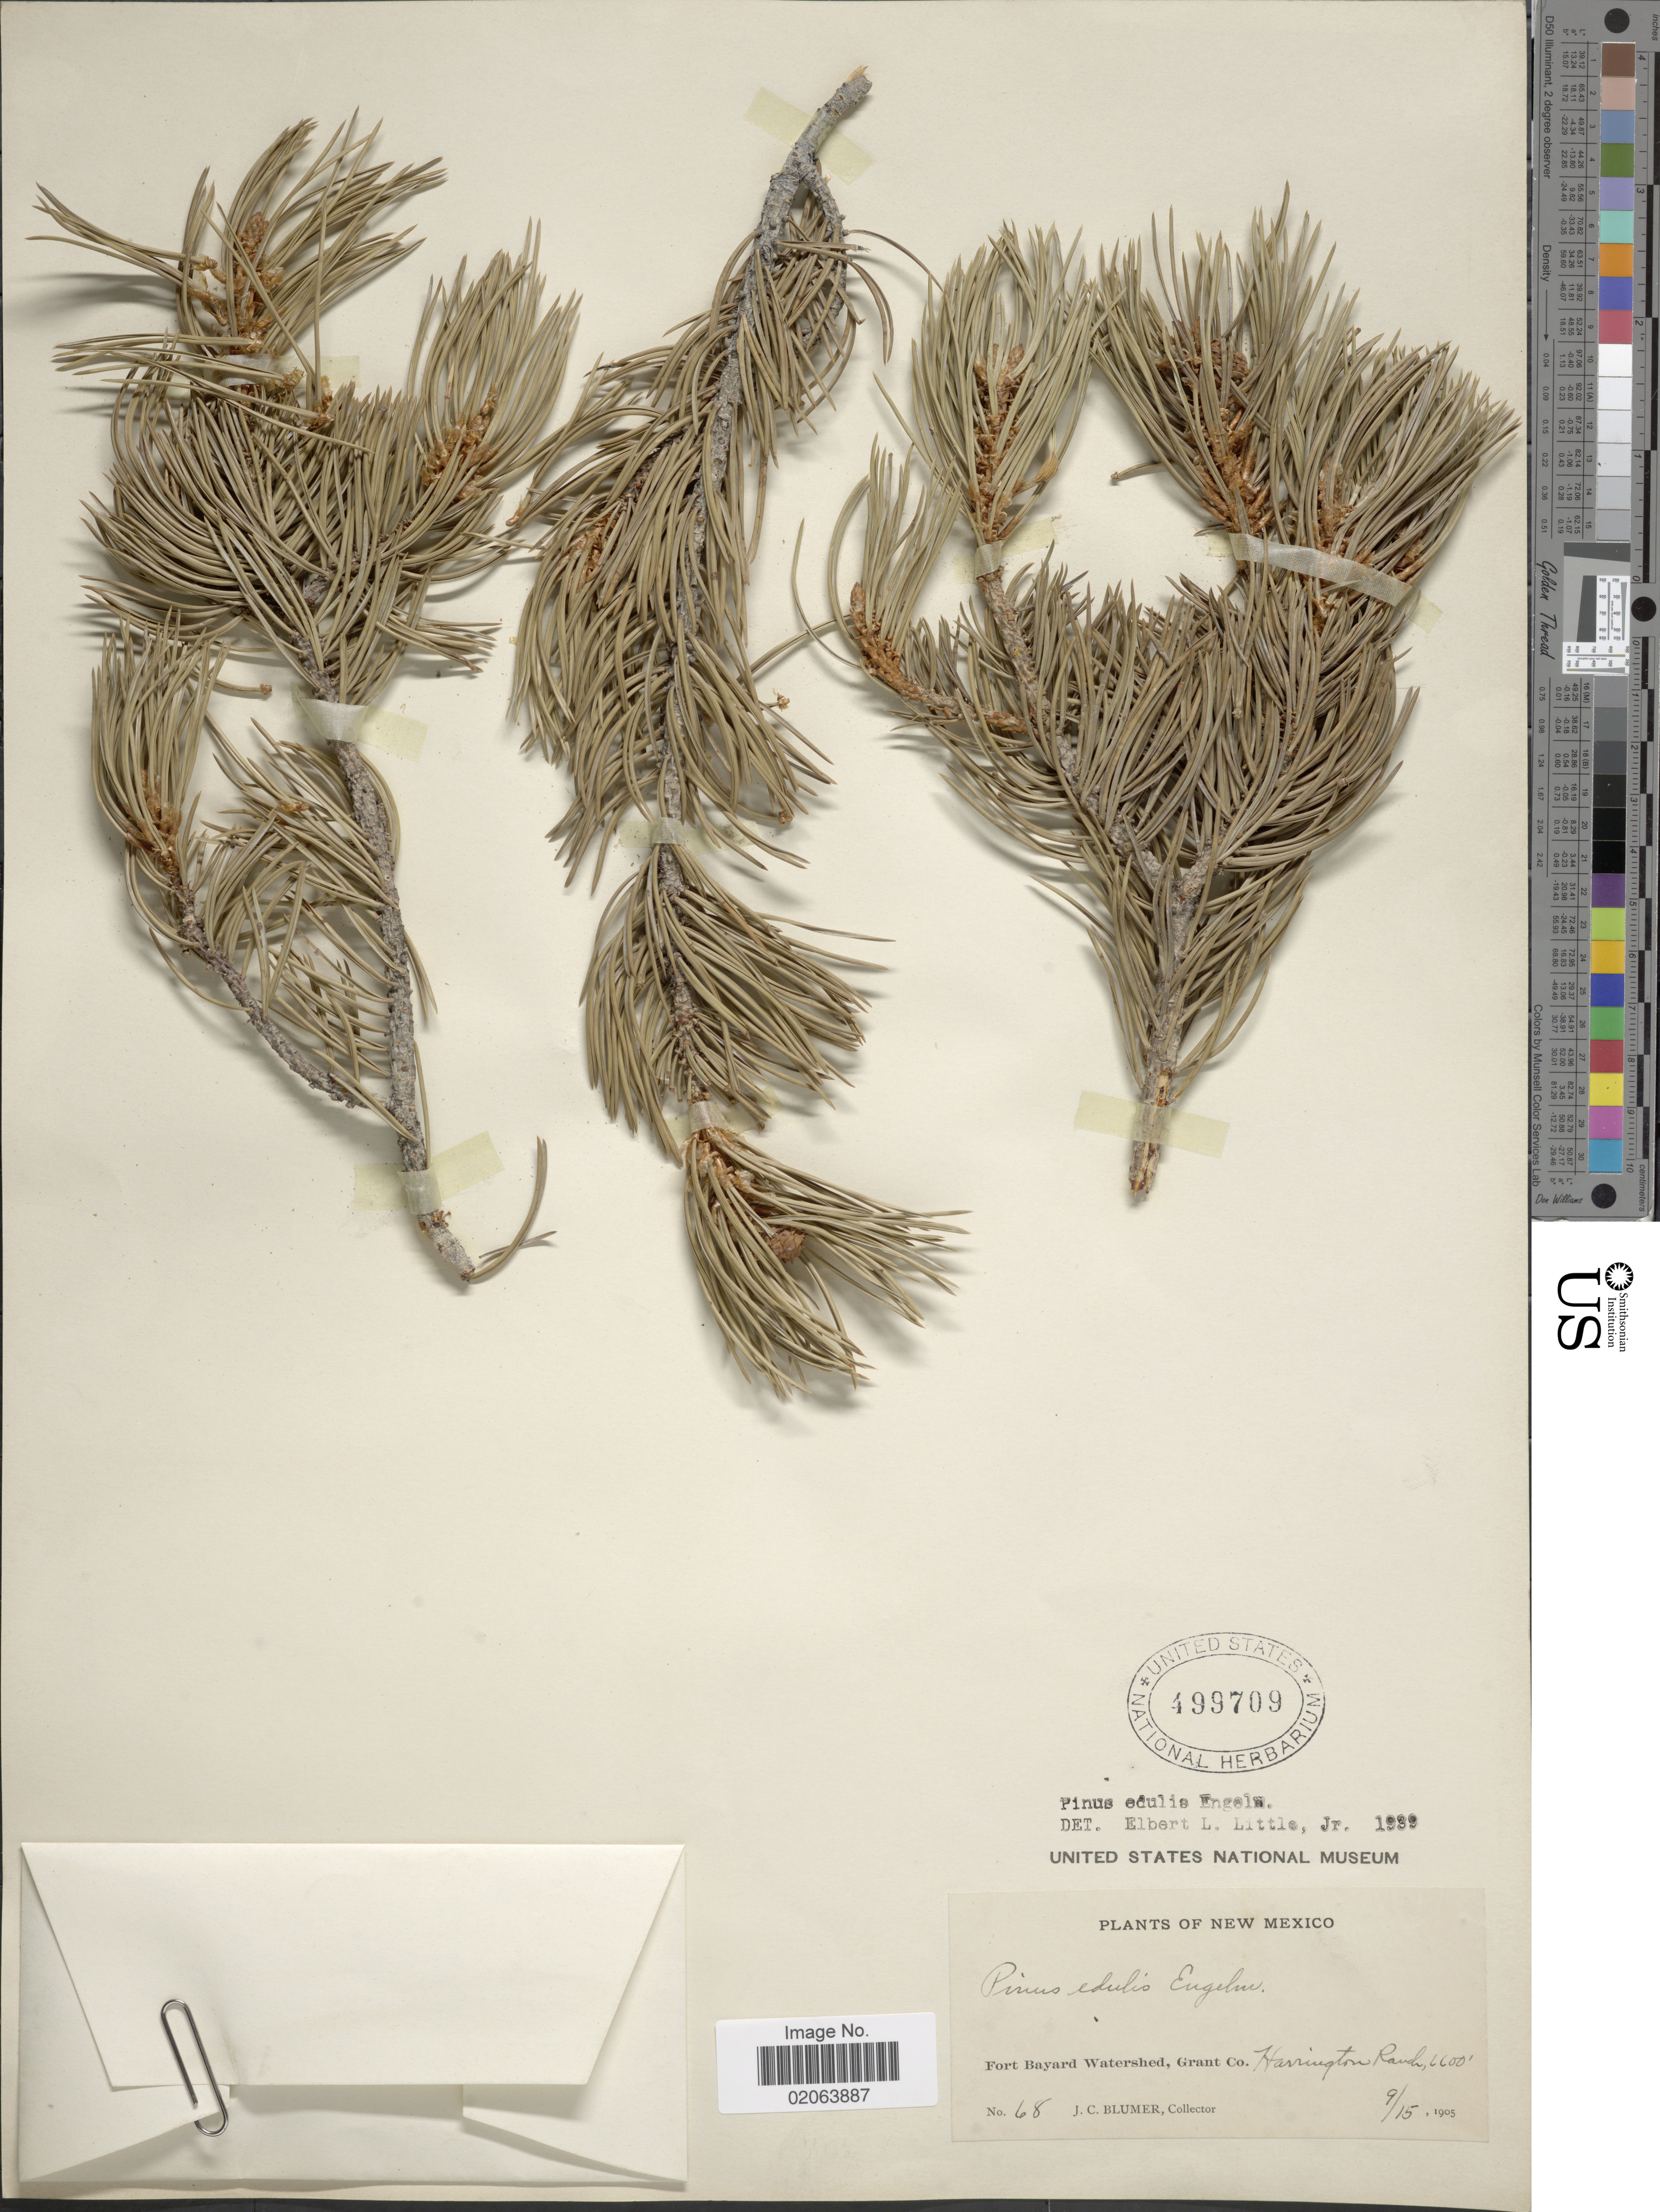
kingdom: Plantae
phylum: Tracheophyta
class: Pinopsida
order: Pinales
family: Pinaceae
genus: Pinus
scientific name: Pinus edulis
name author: Engelm.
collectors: J. C. Blumer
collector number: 68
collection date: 1905-09-15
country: United States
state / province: New Mexico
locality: Fort Bayard Watershed, Grant Co. Harrington Ranch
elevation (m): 2012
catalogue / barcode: US 499709